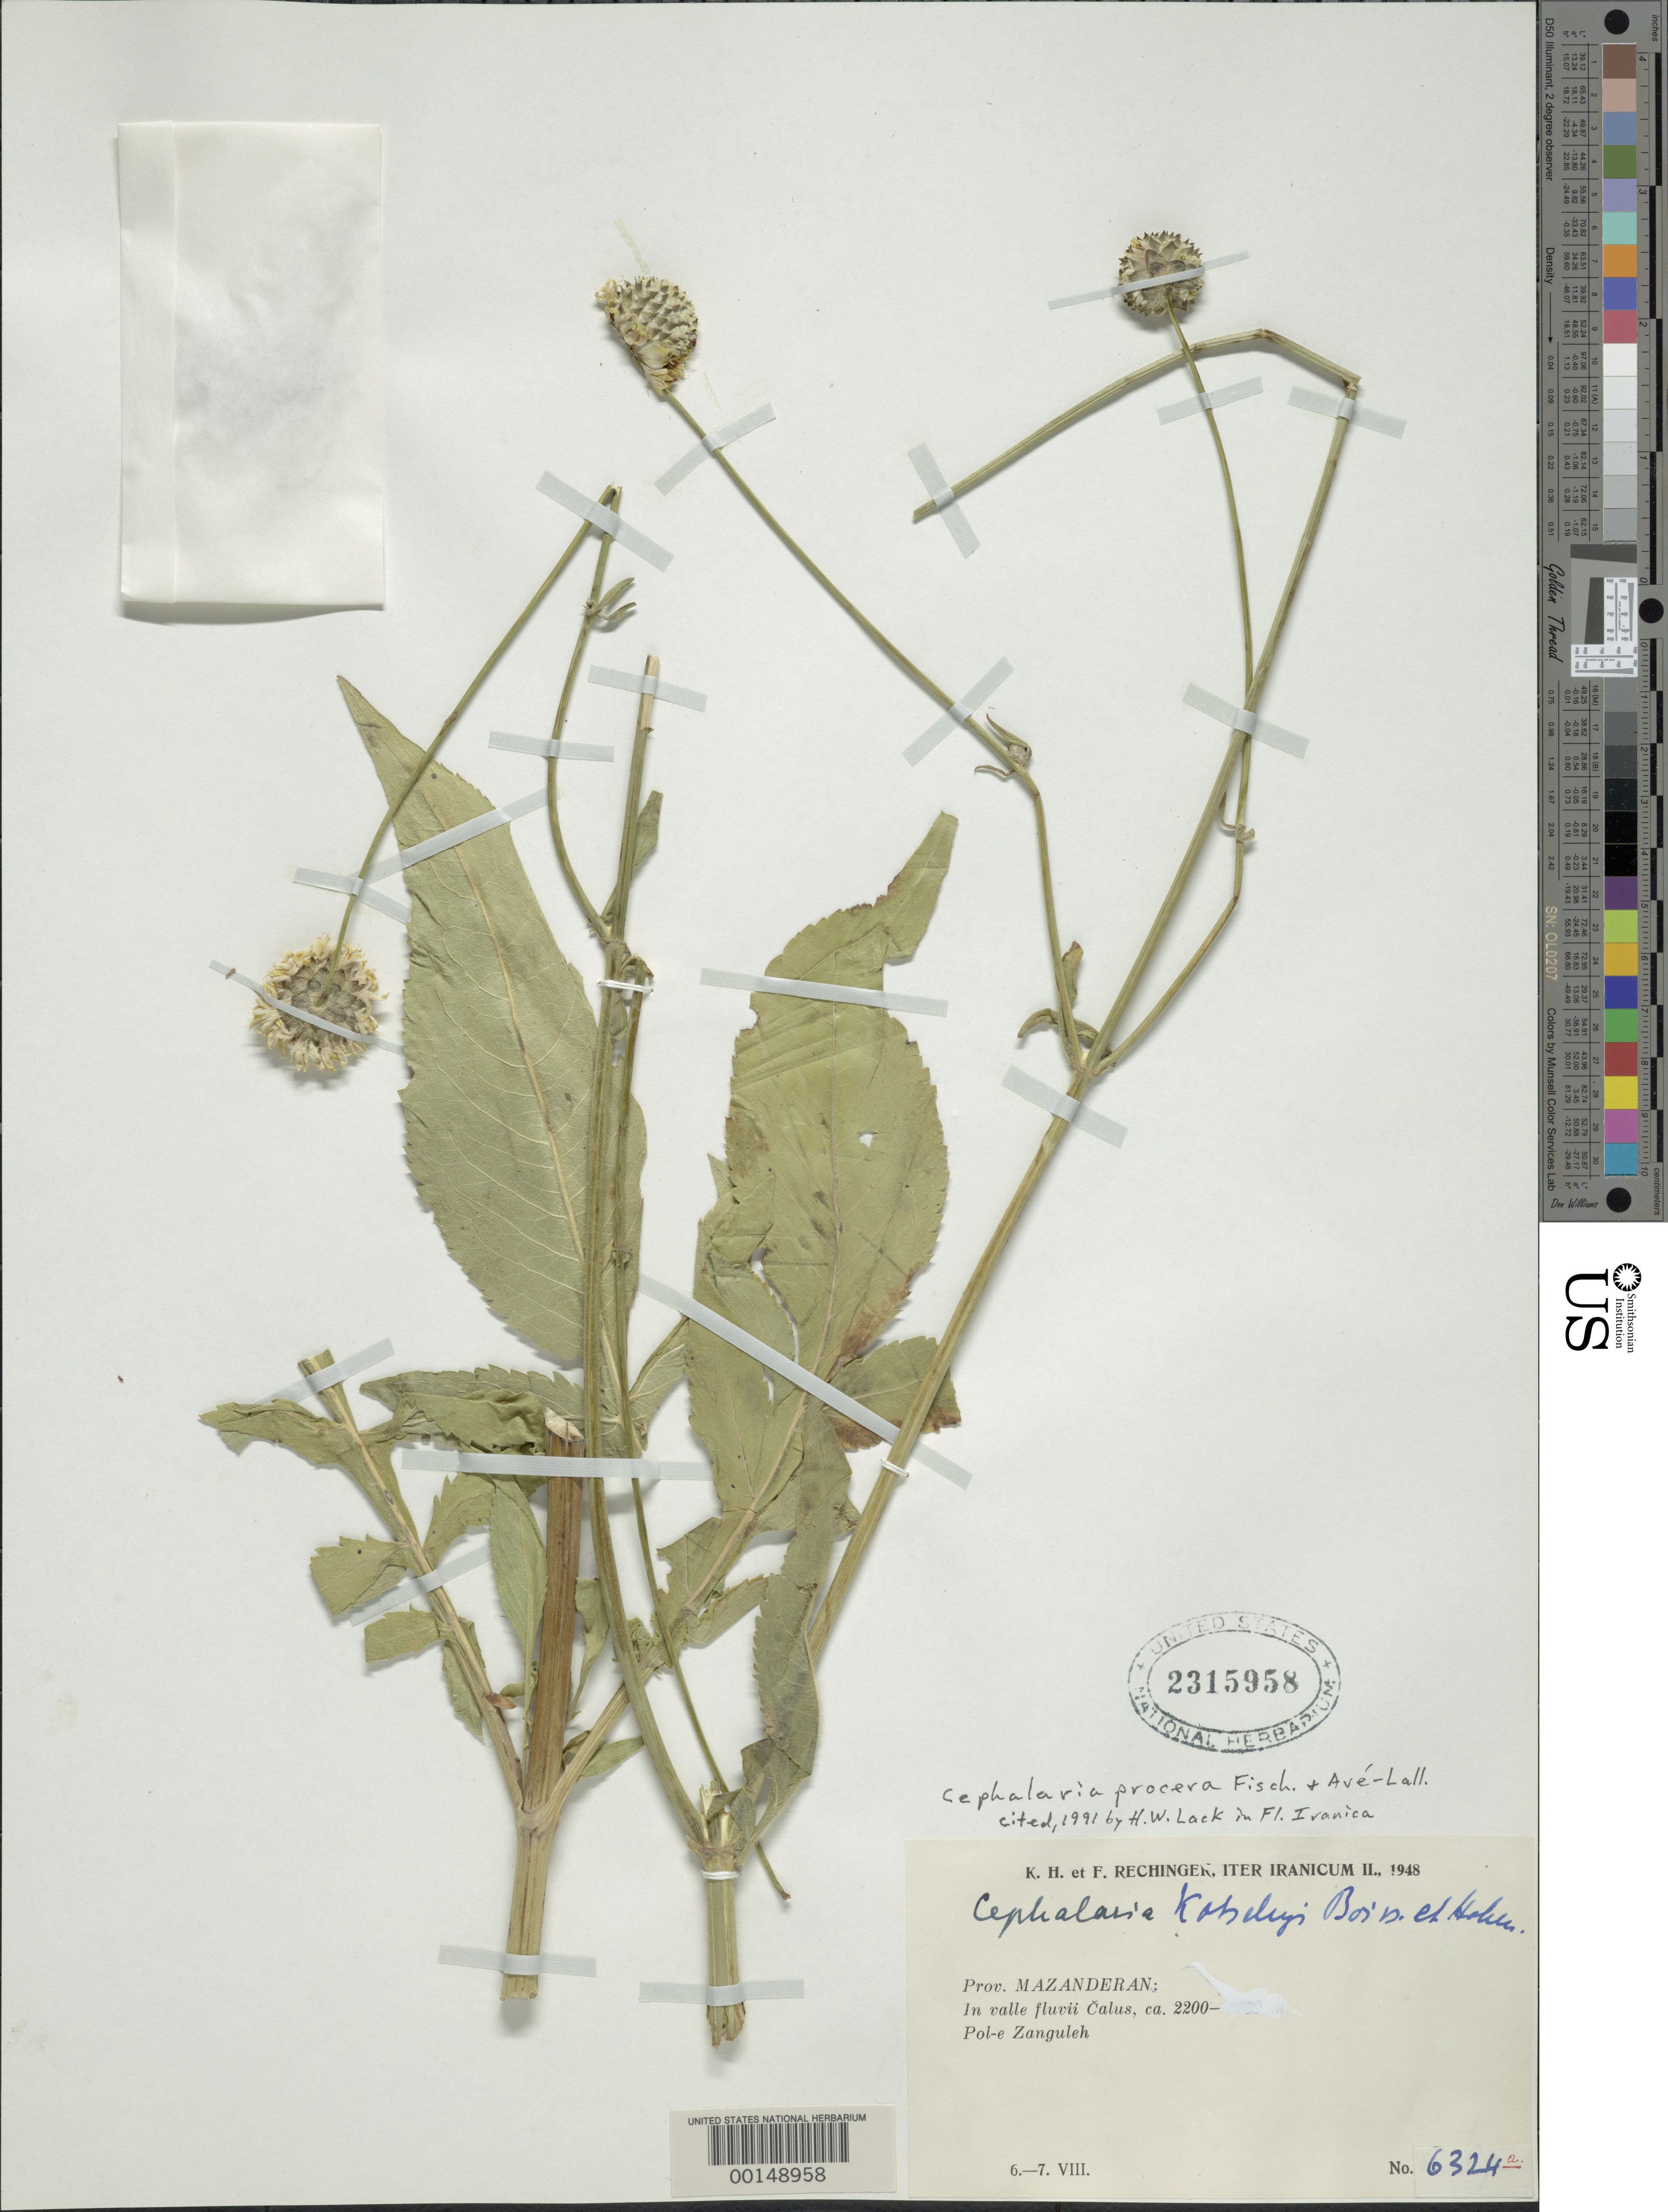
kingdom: Plantae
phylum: Tracheophyta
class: Magnoliopsida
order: Dipsacales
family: Caprifoliaceae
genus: Cephalaria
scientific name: Cephalaria procera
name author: Fisch. & Avé-Lall.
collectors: K. H. Rechinger & F. Rechinger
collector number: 6324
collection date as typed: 06 Aug 1948 to 07 Aug 1948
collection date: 1948-08-06/1948-08-07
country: Iran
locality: Mazanderan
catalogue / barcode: US 2315958